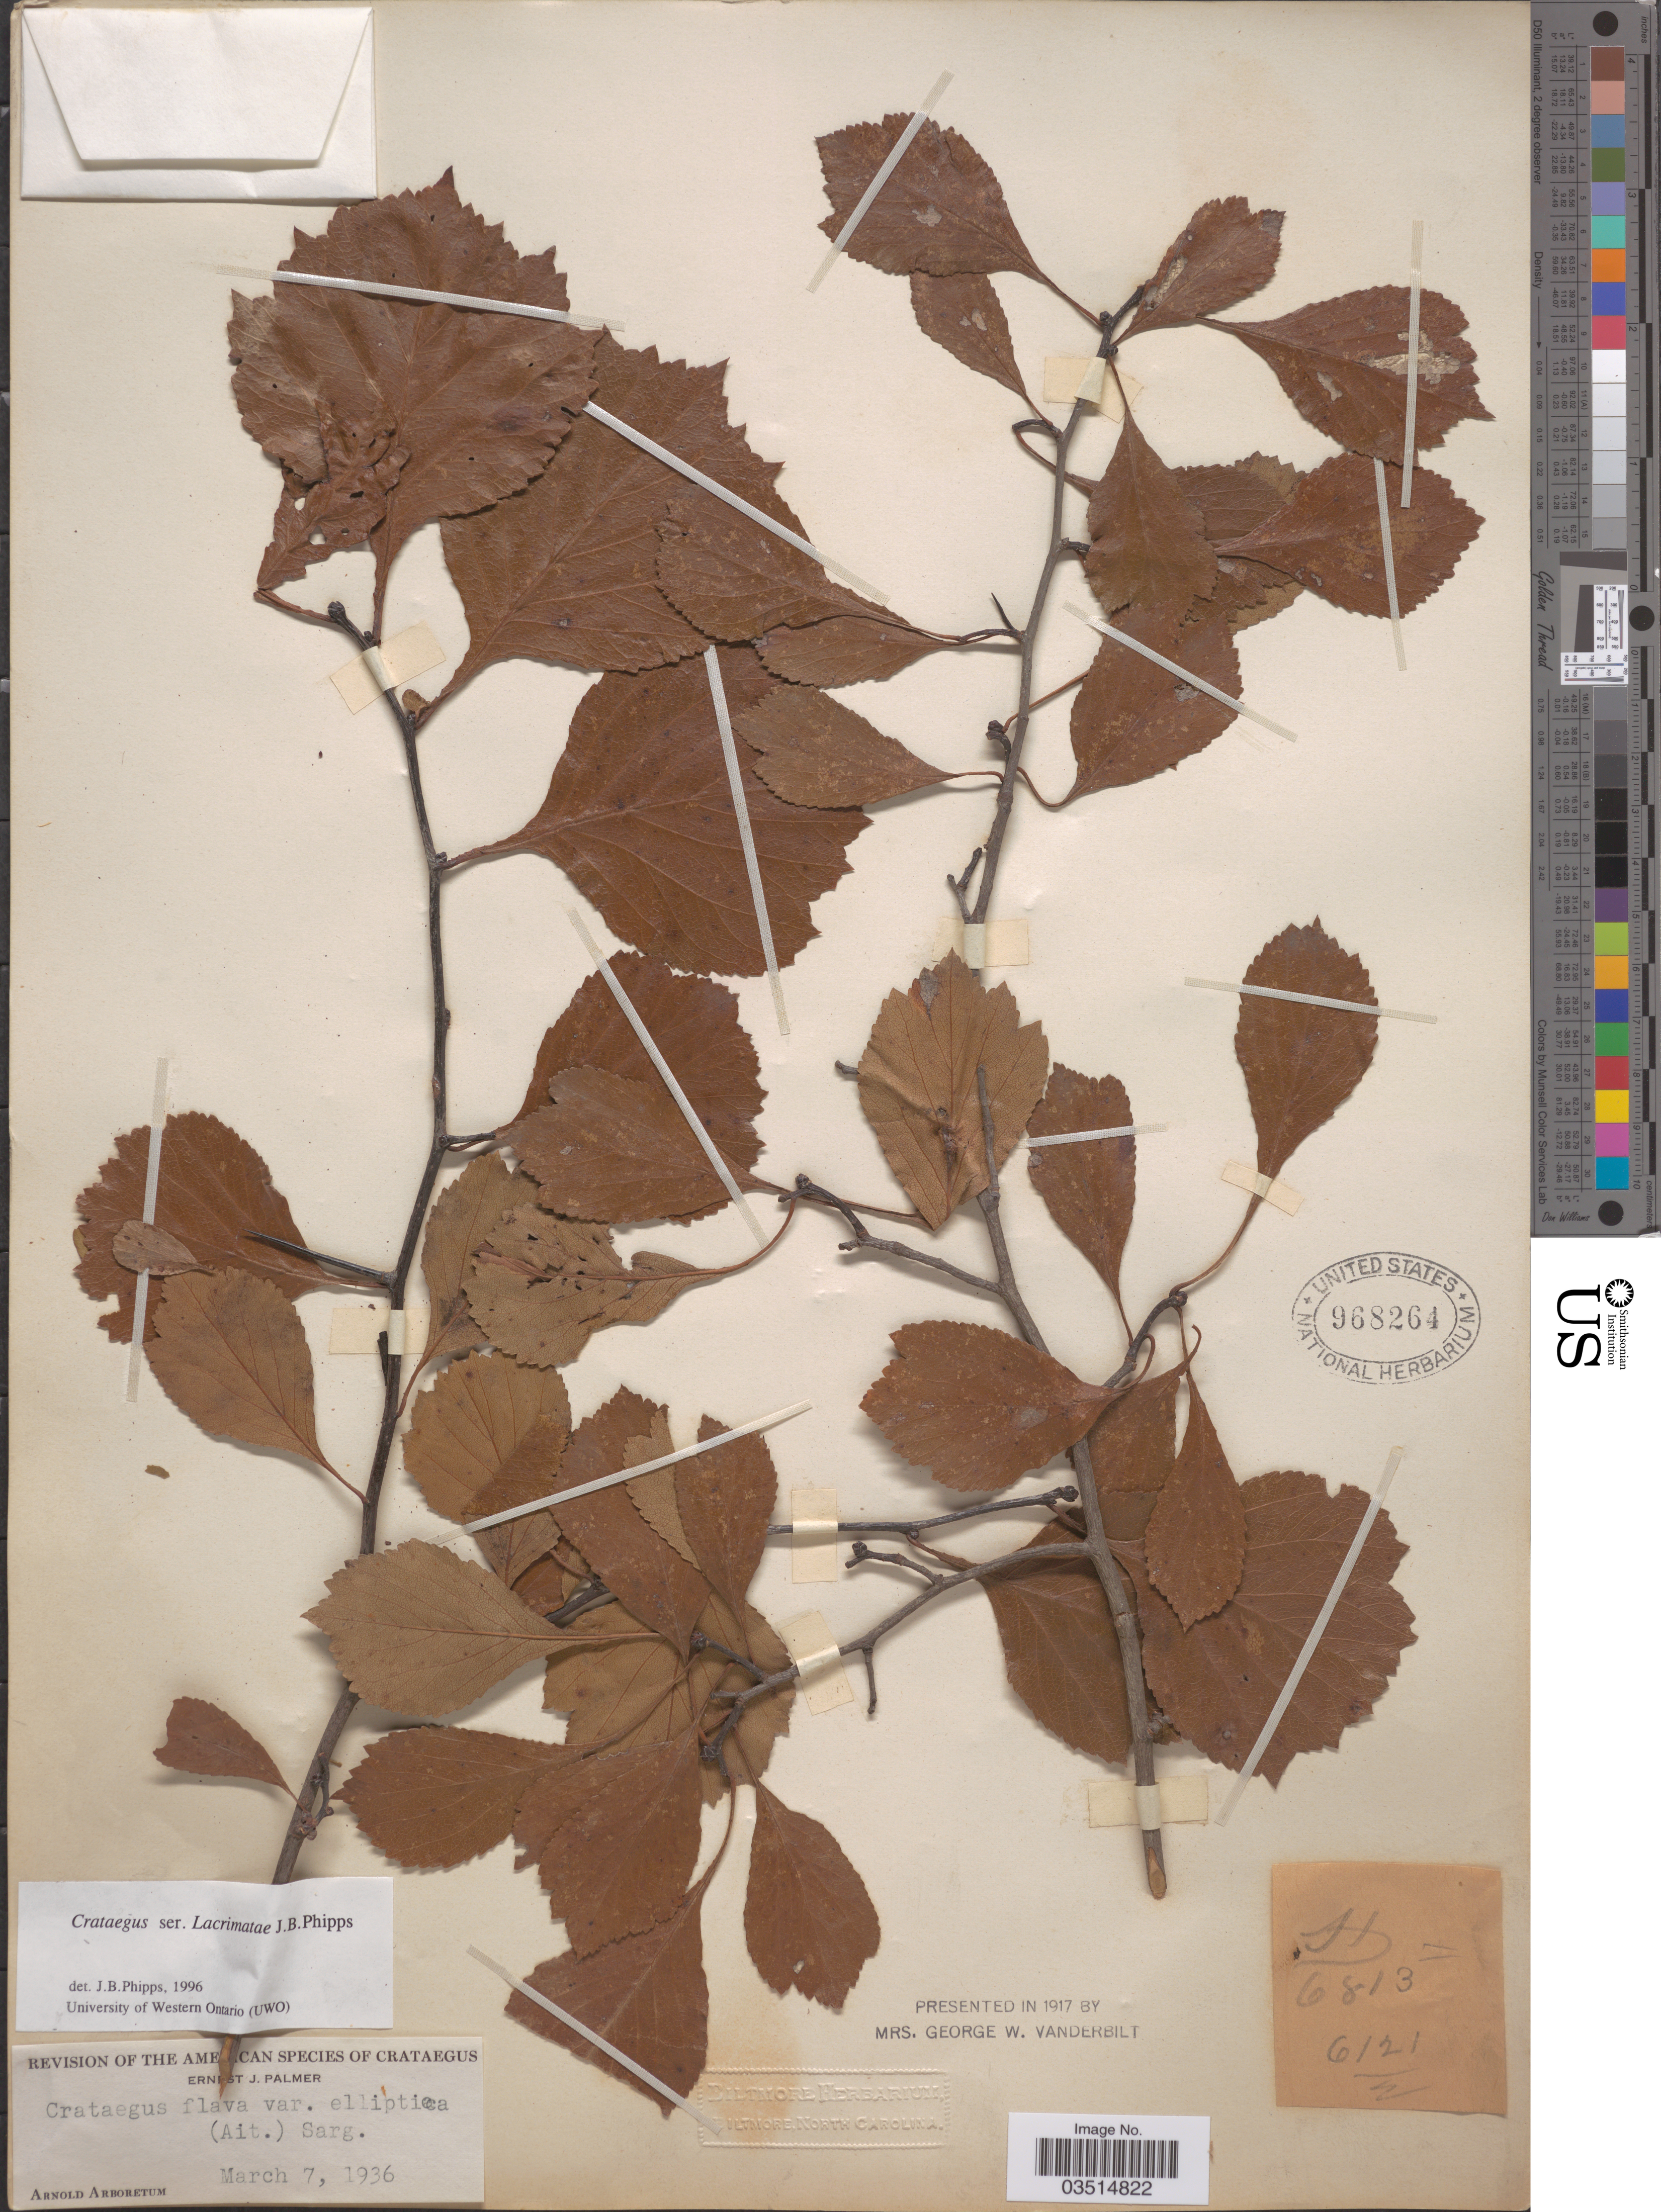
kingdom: Plantae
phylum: Tracheophyta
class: Magnoliopsida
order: Rosales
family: Rosaceae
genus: Crataegus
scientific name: Crataegus flava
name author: Aiton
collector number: H6813=6121/2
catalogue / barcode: US 968264